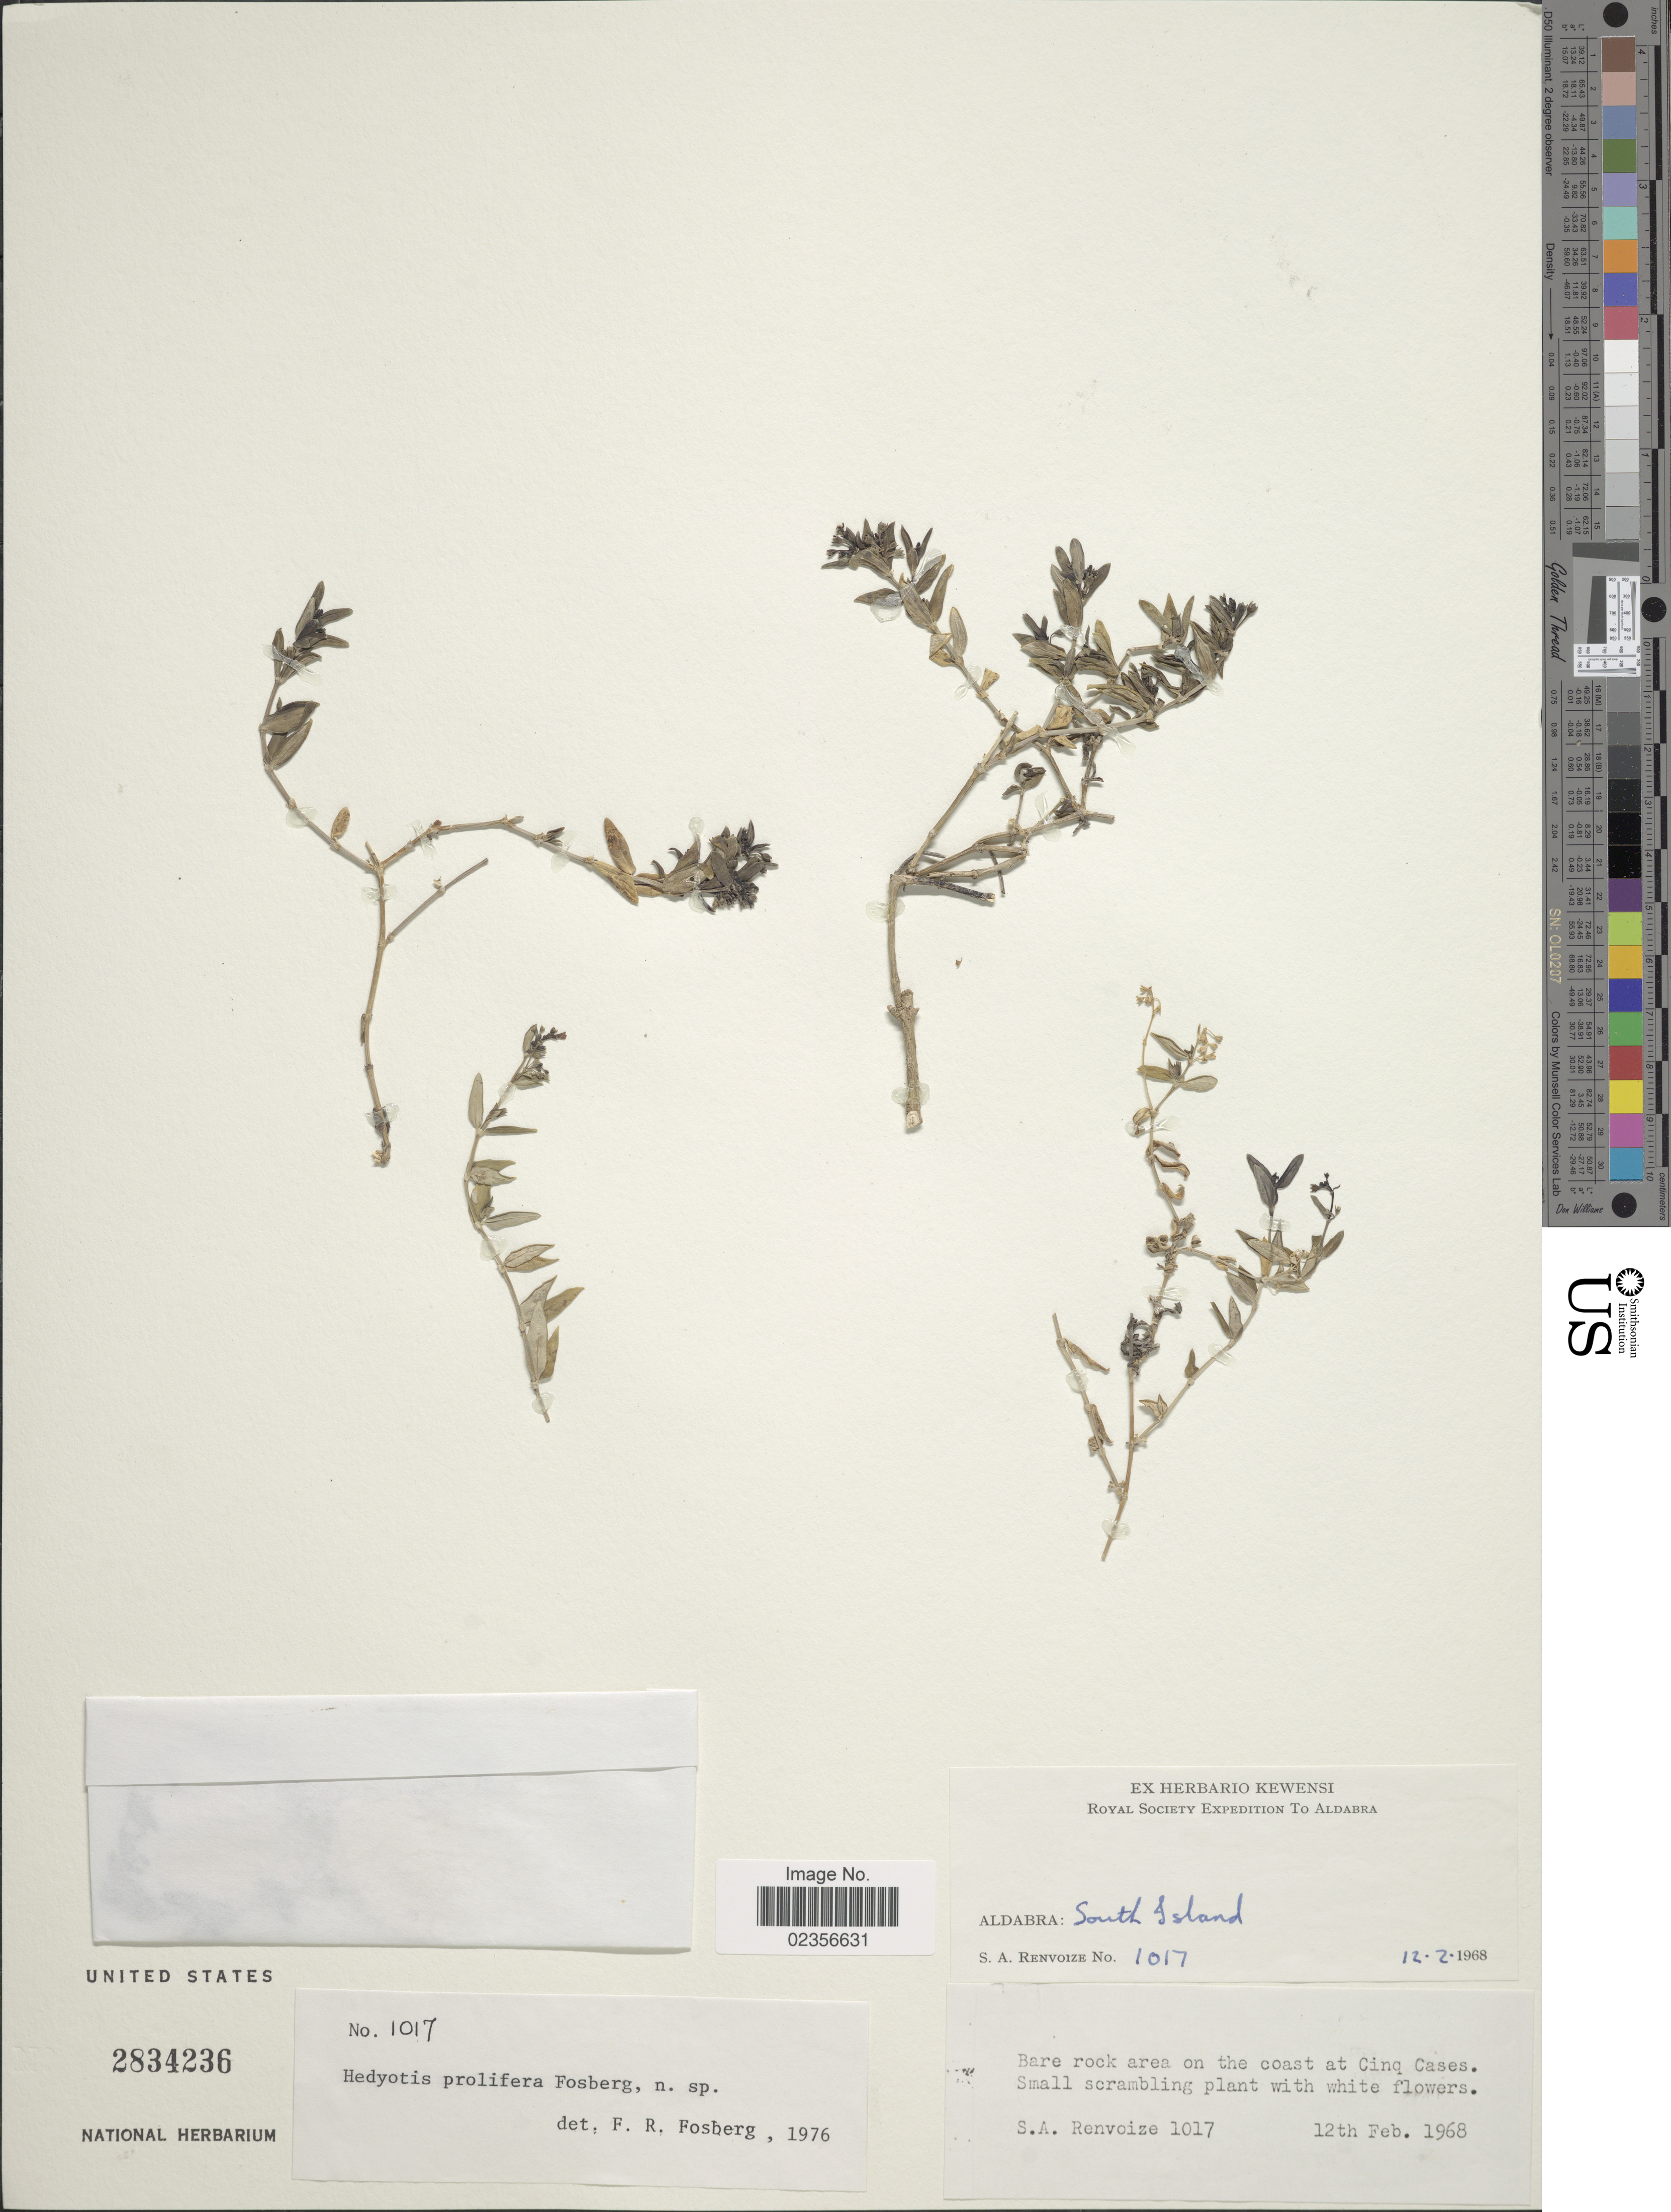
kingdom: Plantae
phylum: Tracheophyta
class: Magnoliopsida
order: Gentianales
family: Rubiaceae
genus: Hedyotis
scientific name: Hedyotis prolifera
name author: Fosberg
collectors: S. A. Renvoize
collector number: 1017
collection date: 1968-02-12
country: Seychelles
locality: Aldabra: South Island on the coast at Cinq Cases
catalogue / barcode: US 2834236